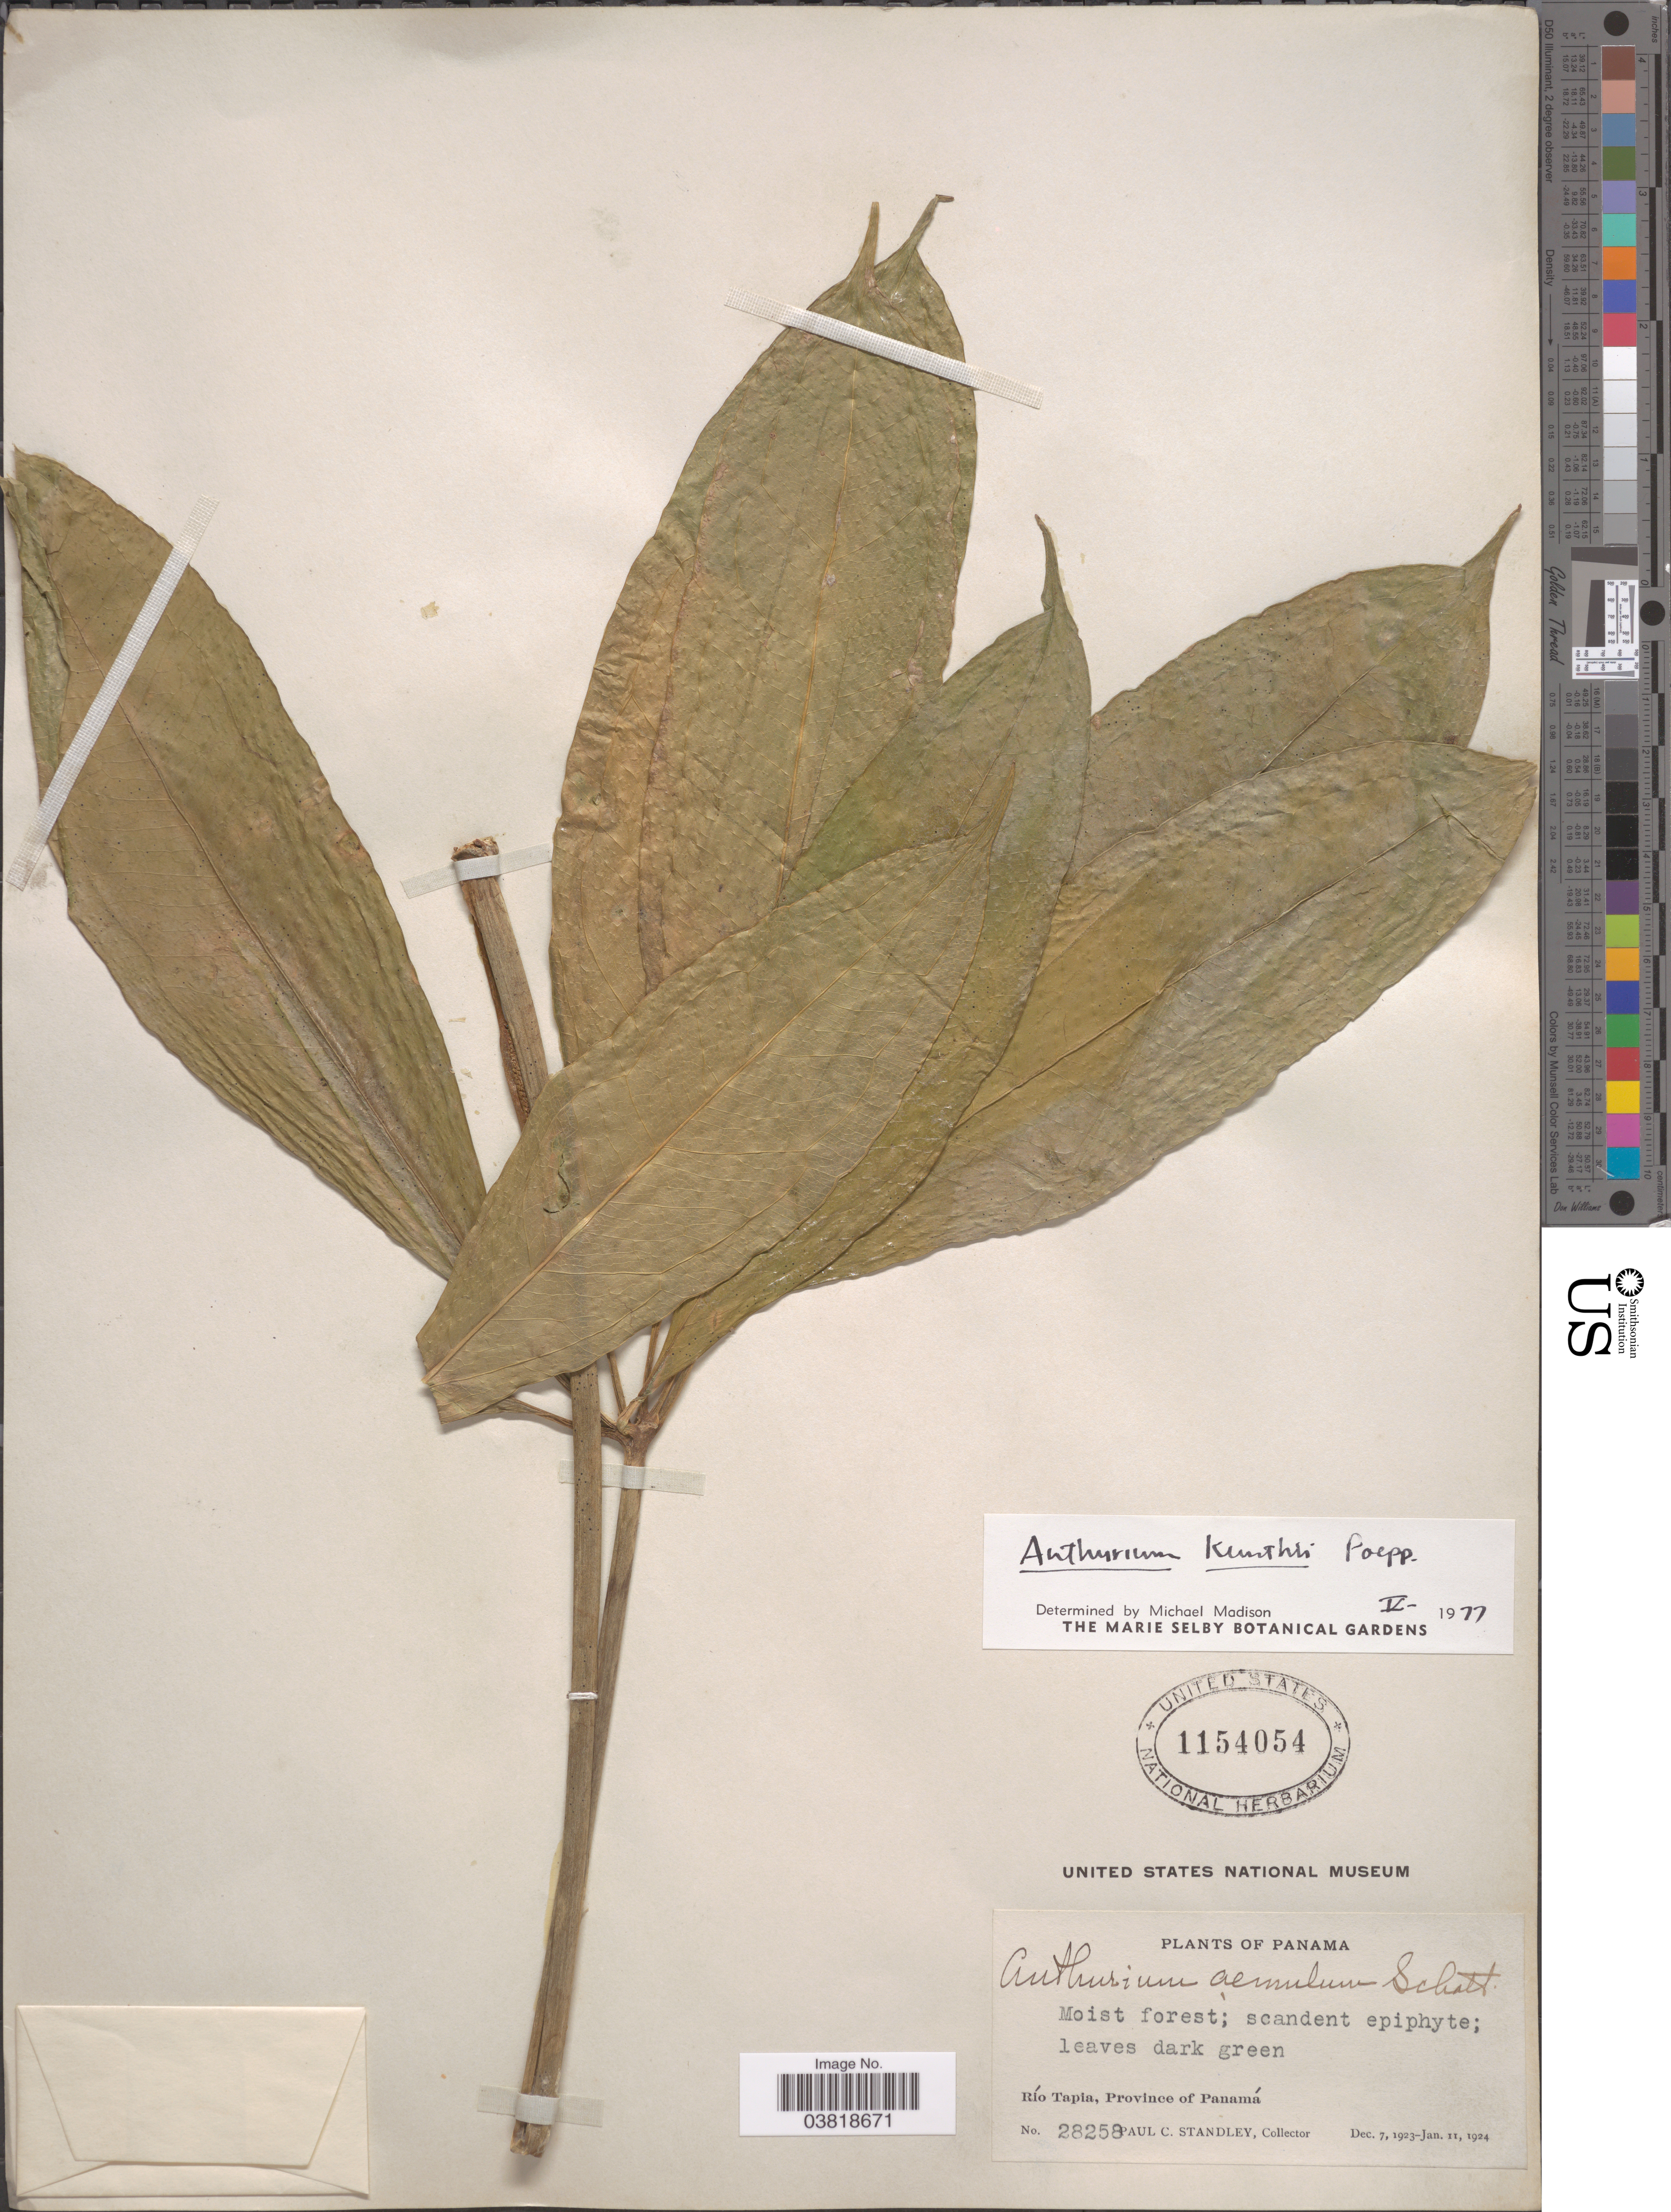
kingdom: Plantae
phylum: Tracheophyta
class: Liliopsida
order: Alismatales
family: Araceae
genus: Anthurium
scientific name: Anthurium kunthii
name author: Poepp.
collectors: P. C. Standley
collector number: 28258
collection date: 1923-12-07/1924-01-11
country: Panama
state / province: Panamá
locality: Río Tapia.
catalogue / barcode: US 1154054